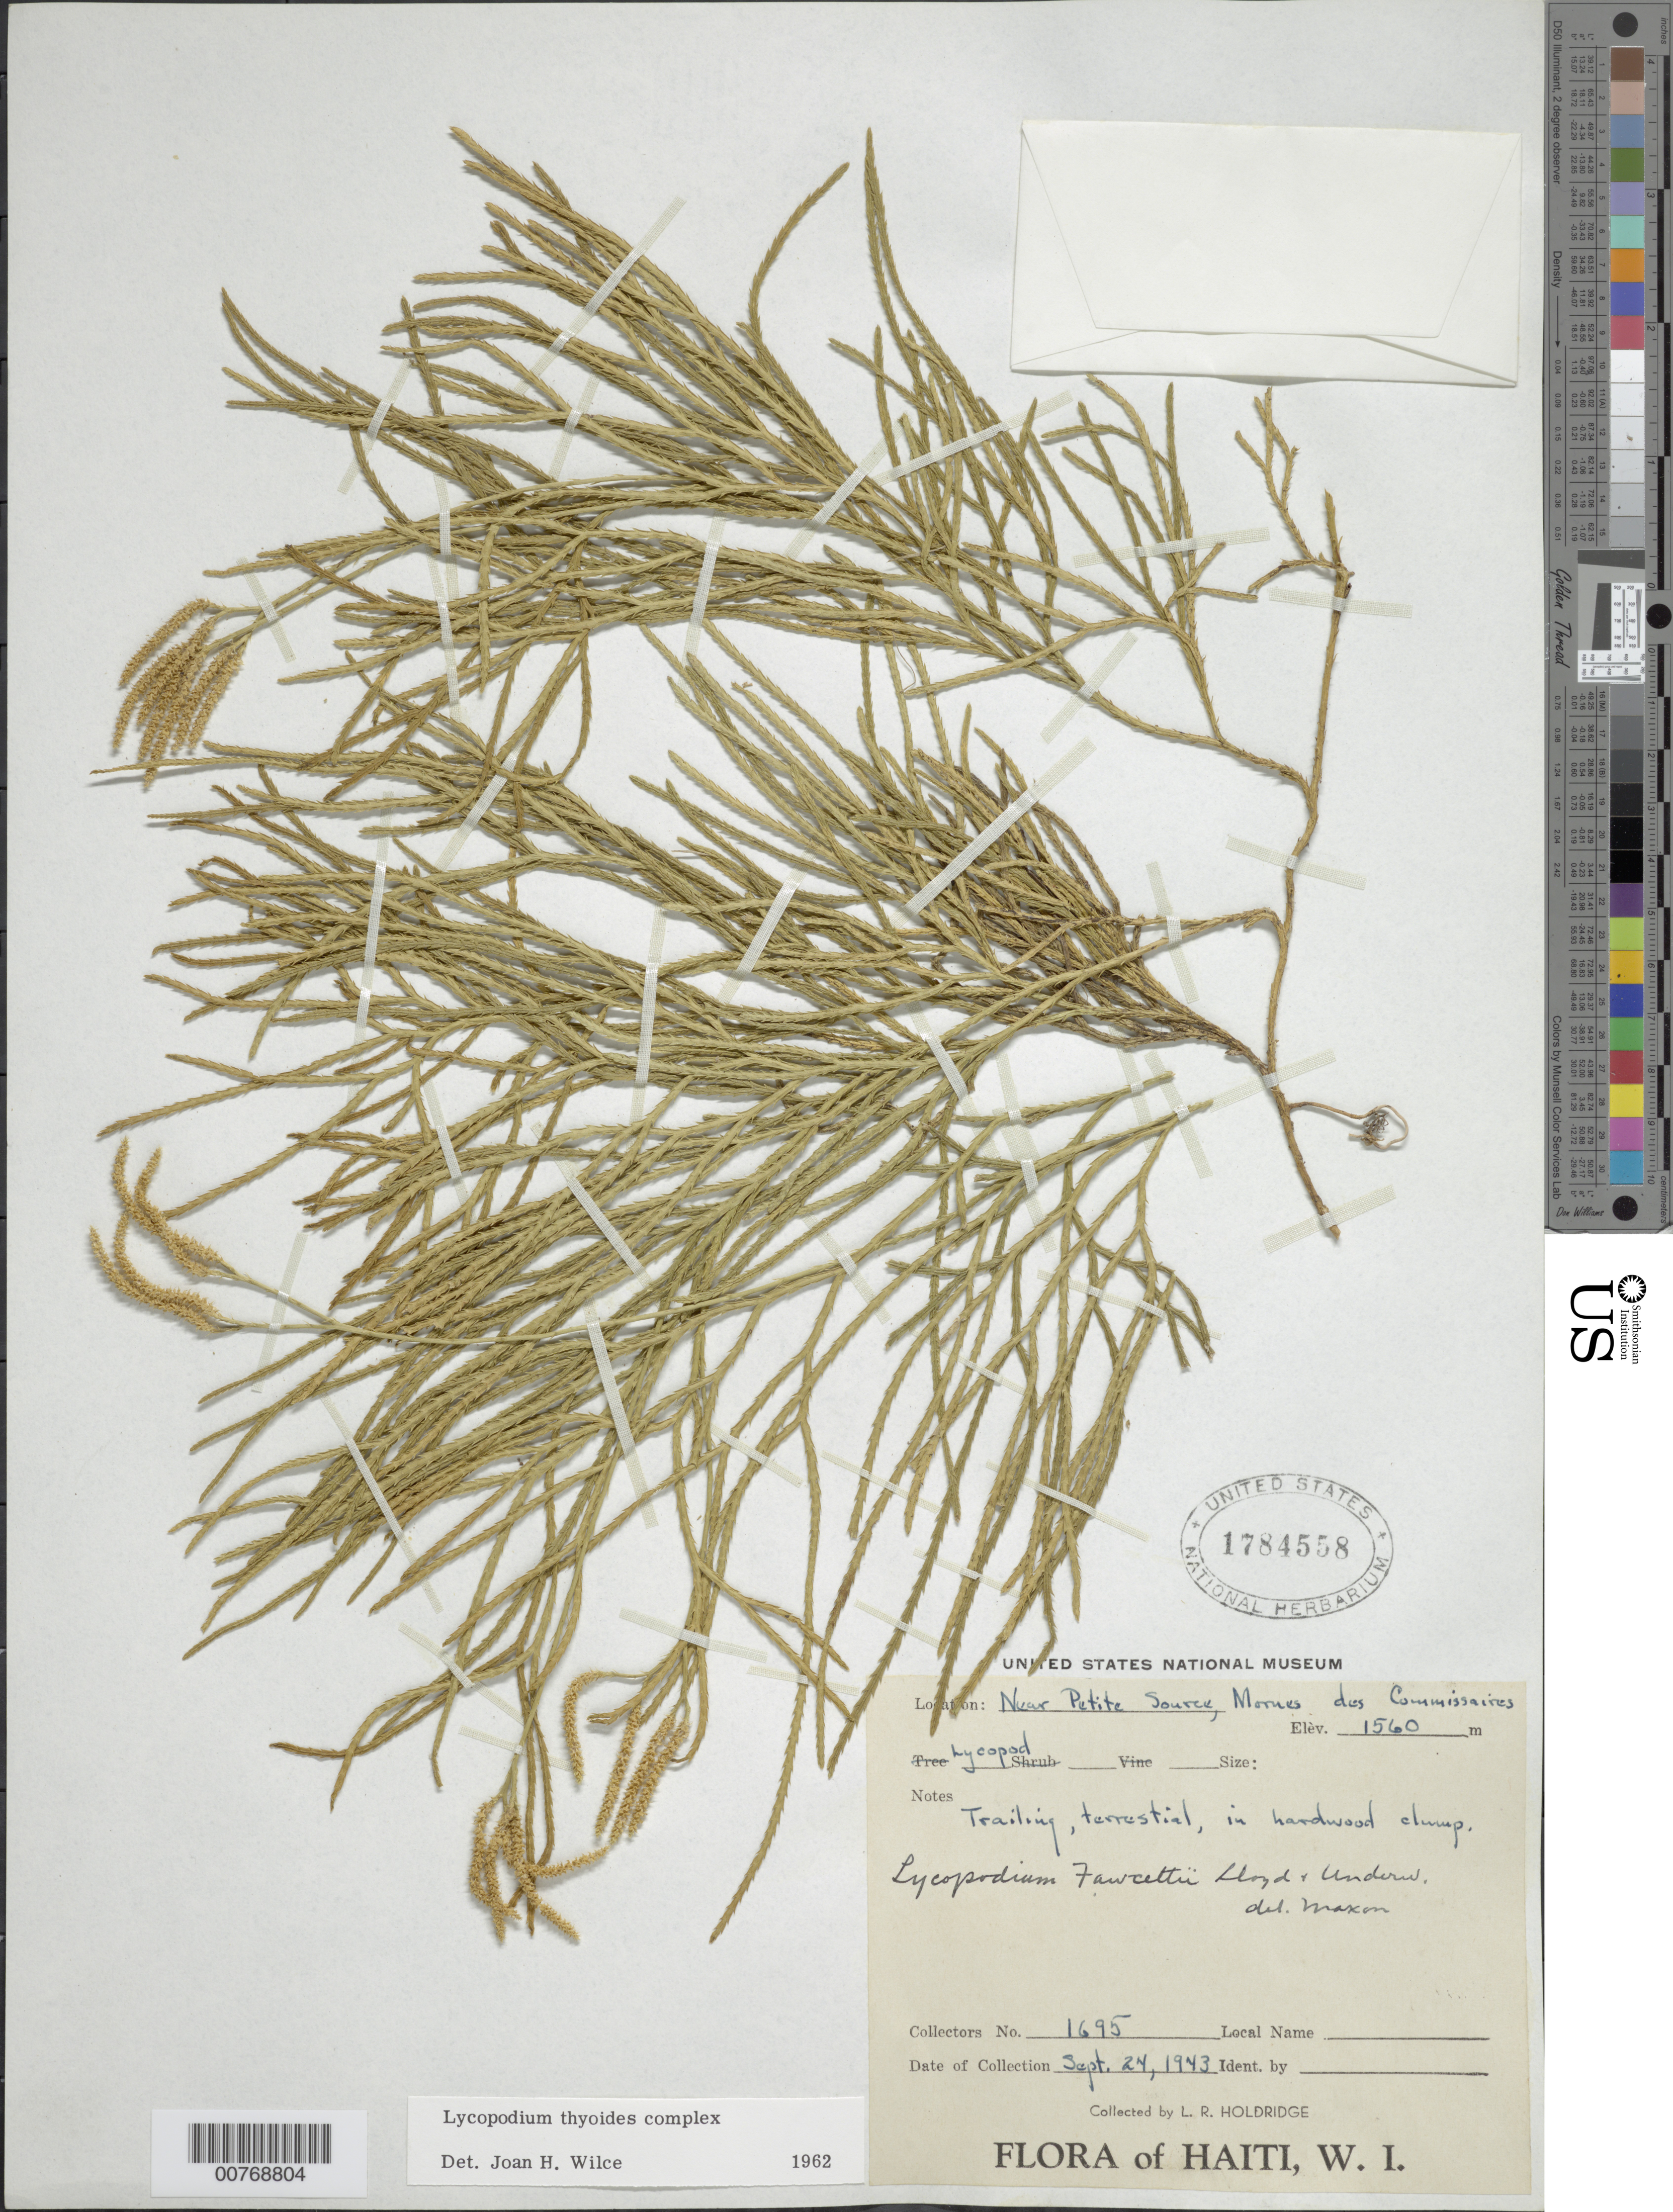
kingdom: Plantae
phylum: Tracheophyta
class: Lycopodiopsida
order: Lycopodiales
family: Lycopodiaceae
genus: Diphasiastrum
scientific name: Diphasiastrum thyoides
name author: (Humb. & Bonpl. ex Willd.) Holub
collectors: L. Holdridge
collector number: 1695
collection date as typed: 24 Sep 1943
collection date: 1943-09-24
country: Haiti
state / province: Ouest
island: Hispaniola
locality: Near Petite Source, Morne des Commissaires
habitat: Hardwood clump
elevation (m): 1560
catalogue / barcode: US 1784558